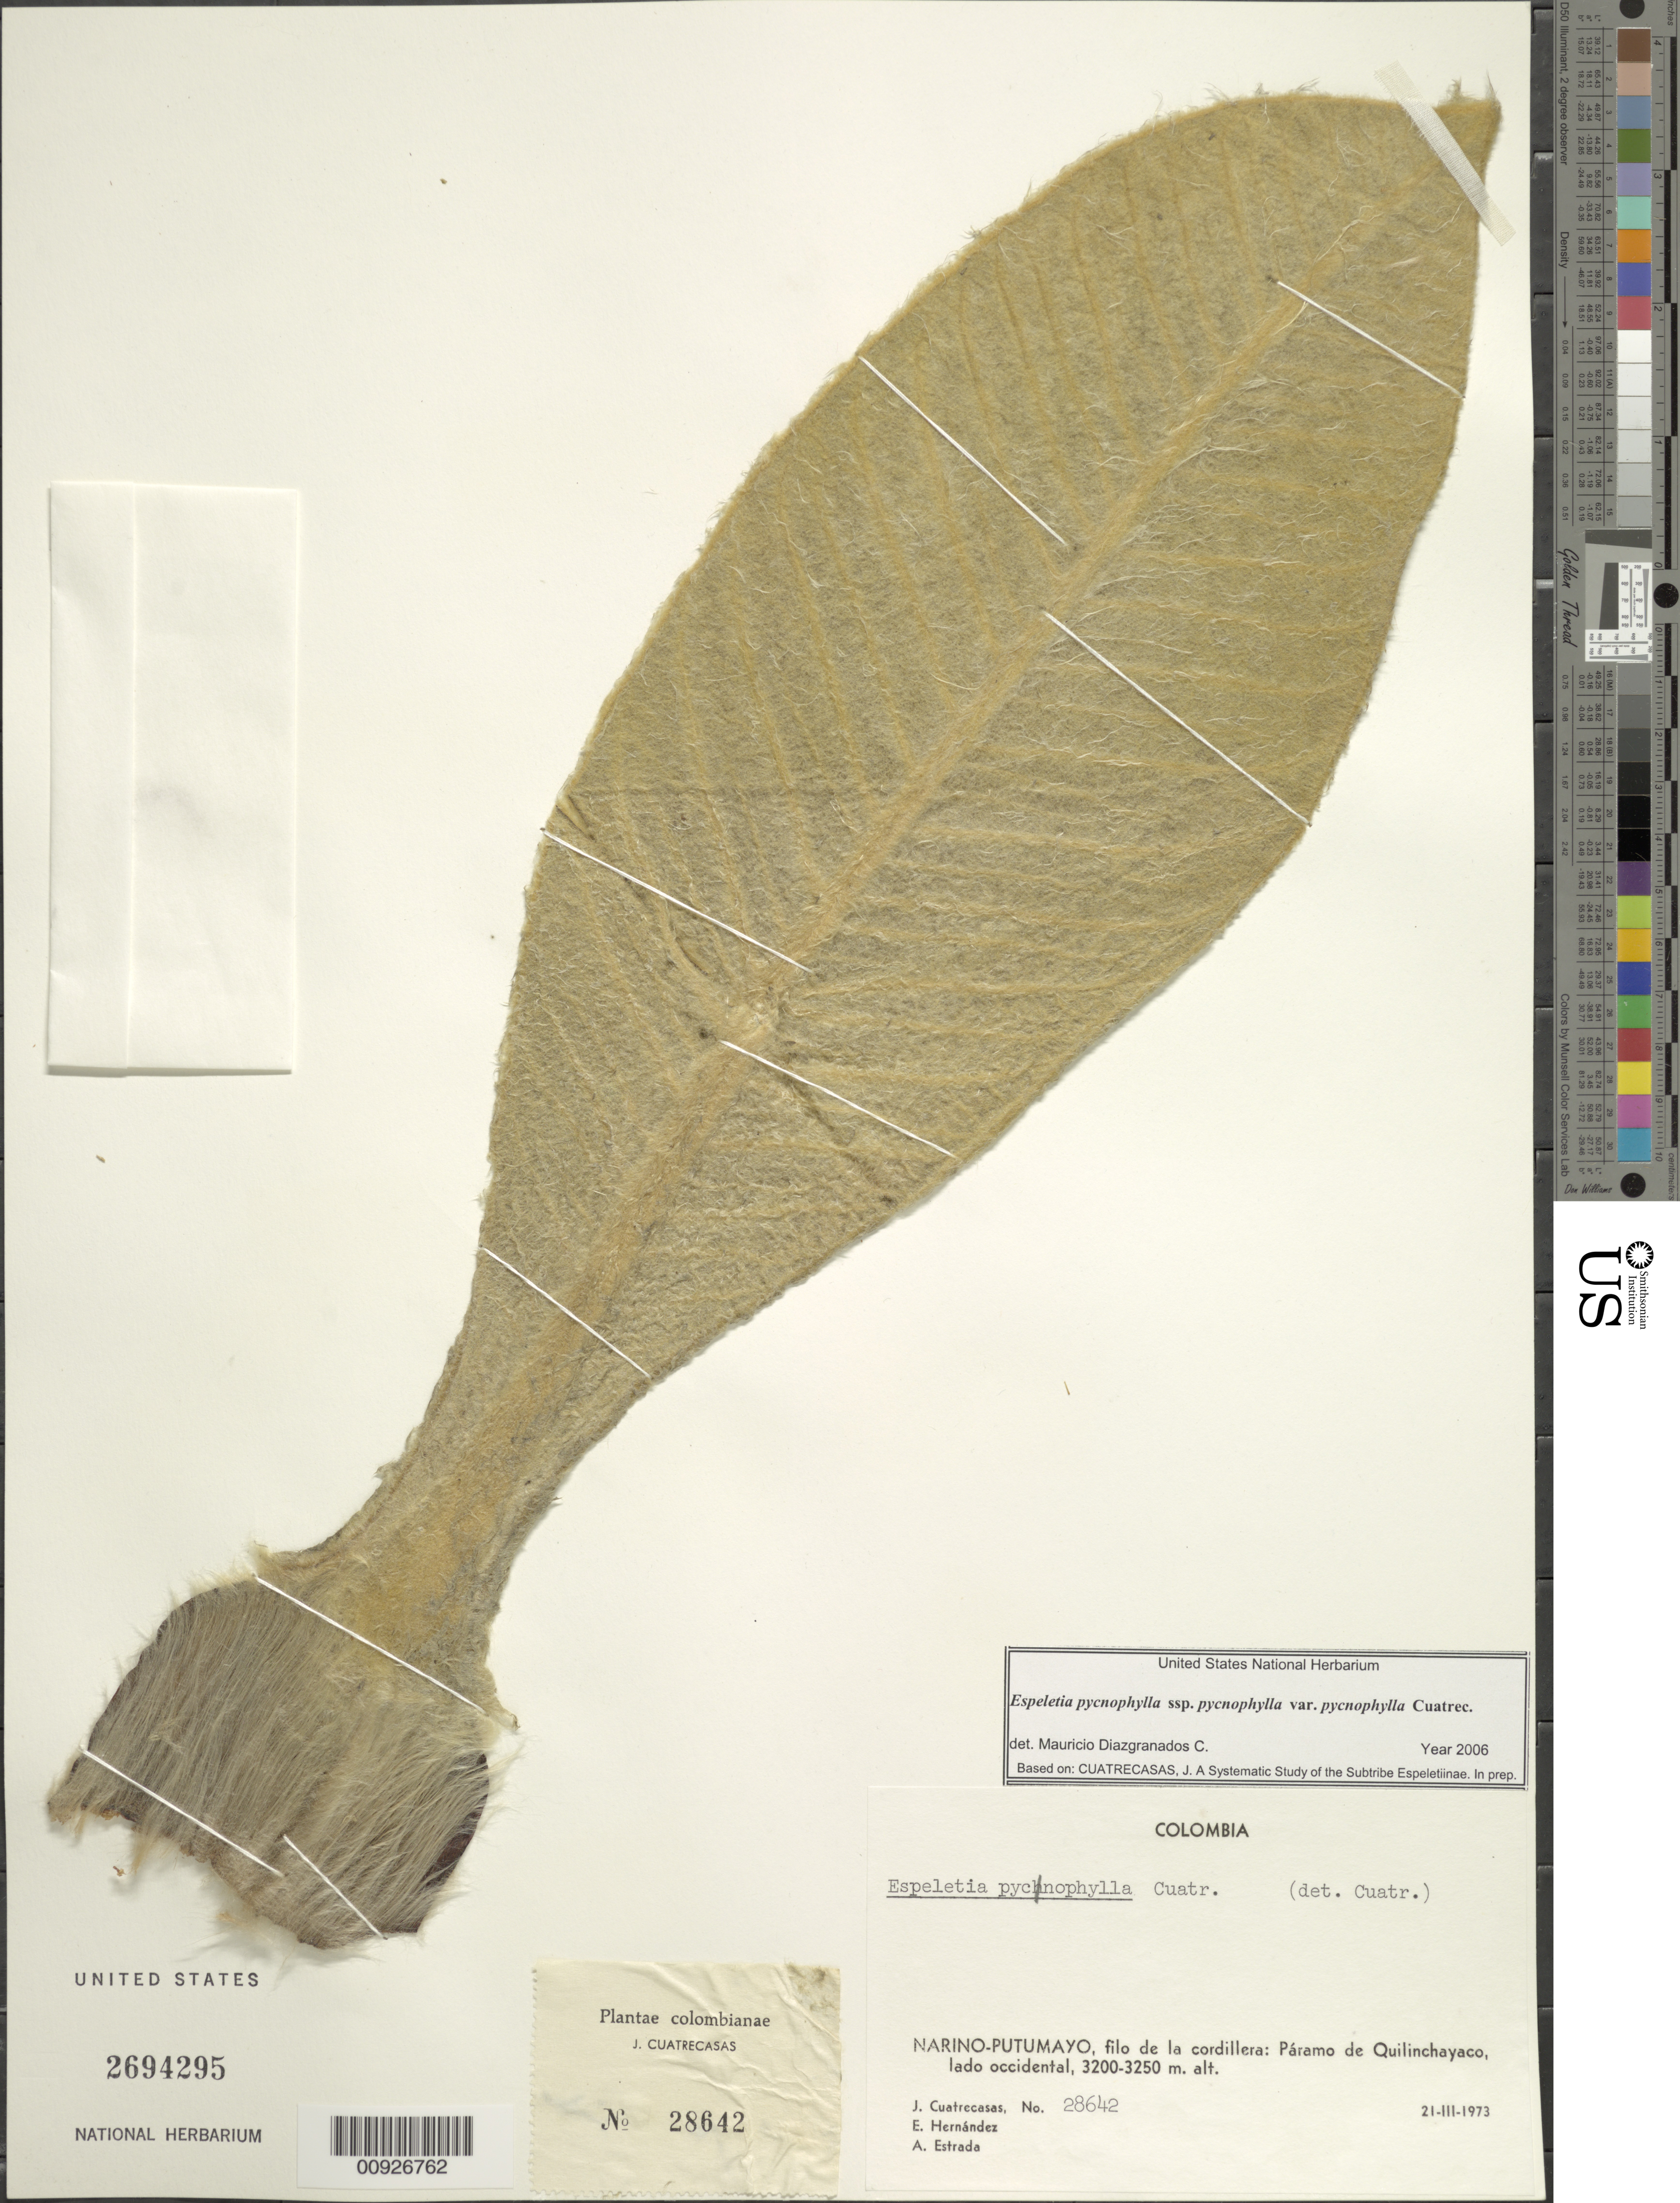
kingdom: Plantae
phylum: Tracheophyta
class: Magnoliopsida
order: Asterales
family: Asteraceae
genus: Espeletia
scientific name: Espeletia pycnophylla var. pycnophylla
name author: Cuatrec.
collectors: J. Cuatrecasas, E. Hernández & A. Estrada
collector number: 28642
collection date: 1973-03-21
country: Colombia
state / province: Putumayo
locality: P. de Quilinchayaco. Filo de La Cordillera, Páramo de Quilinchayaco, Lado Occidental.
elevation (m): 3200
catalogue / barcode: US 2694295